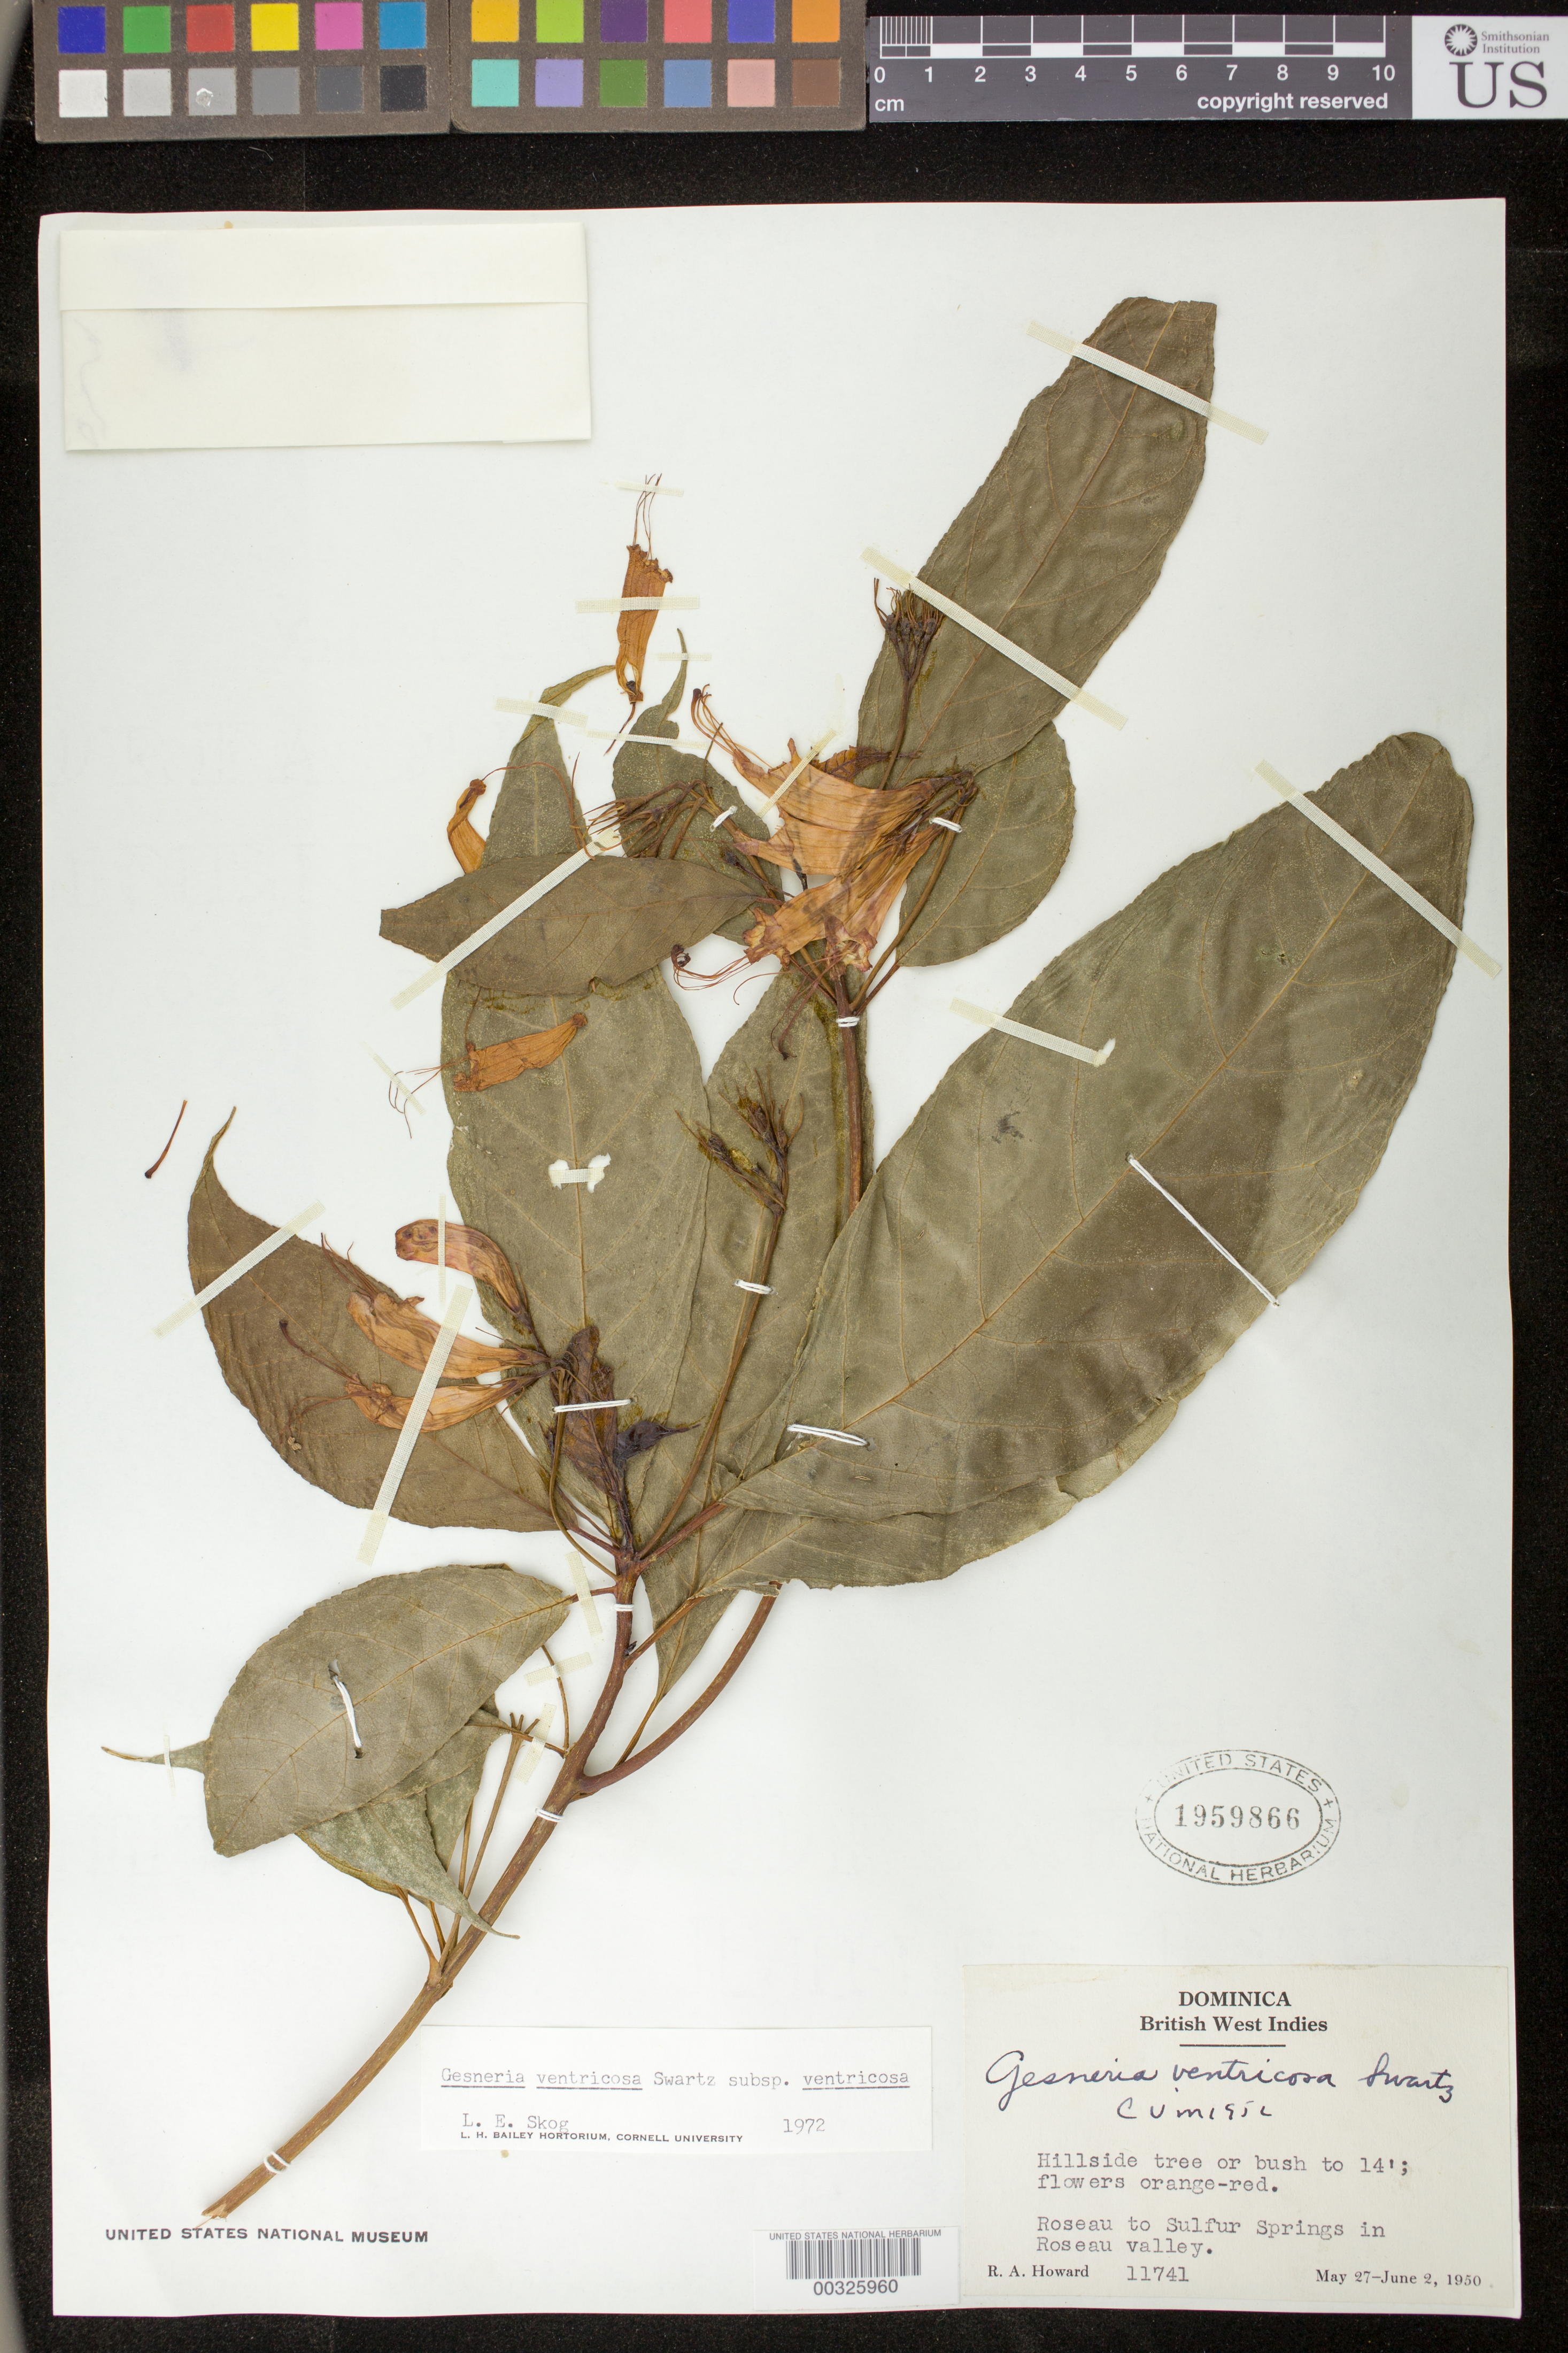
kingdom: Plantae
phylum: Tracheophyta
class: Magnoliopsida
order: Lamiales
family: Gesneriaceae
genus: Gesneria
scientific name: Gesneria ventricosa subsp. ventricosa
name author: Sw.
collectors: R. A. Howard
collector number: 11741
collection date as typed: May-Jun 1950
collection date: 1950-05/1950-06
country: Dominica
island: Dominica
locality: Roseau to Sulfur Springs in Roseau Valley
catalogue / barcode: US 1959866